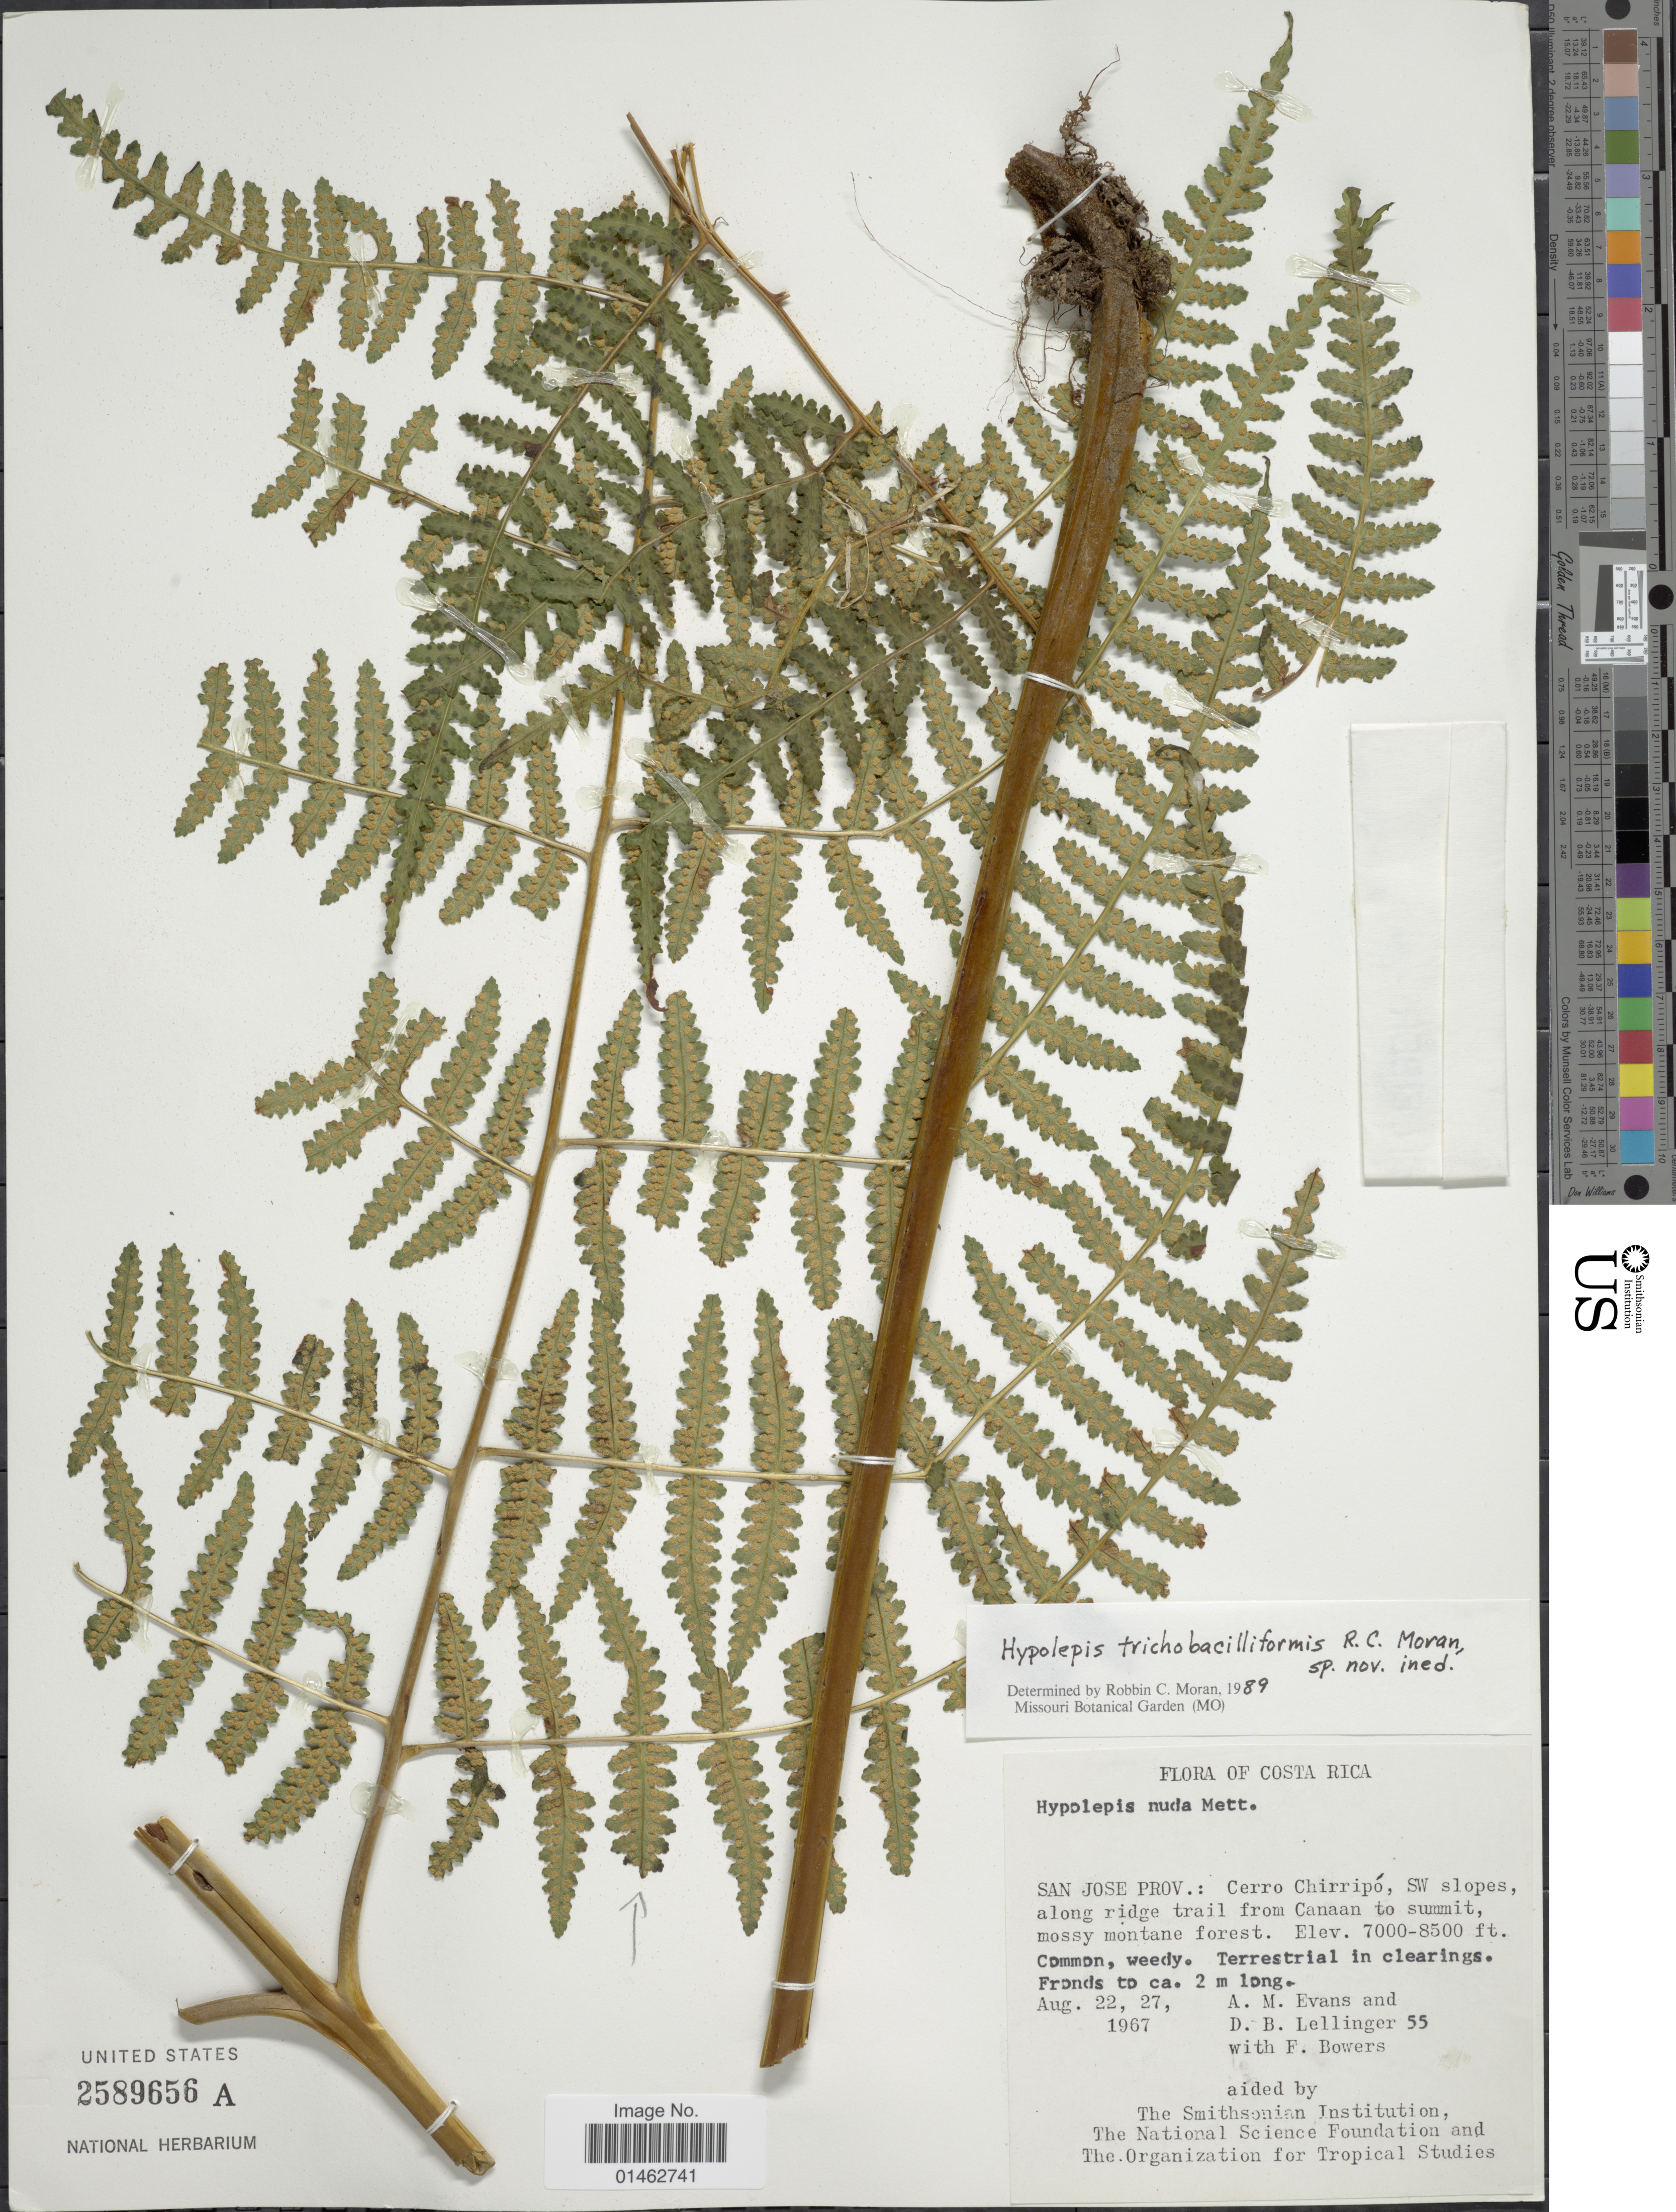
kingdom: Plantae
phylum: Tracheophyta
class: Polypodiopsida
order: Polypodiales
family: Dennstaedtiaceae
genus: Hypolepis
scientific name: Hypolepis trichobacilliformis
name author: R.C. Moran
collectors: A. M. Evans, D. B. Lellinger & F. Bowers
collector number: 55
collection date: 1967-08-22/1967-08-27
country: Costa Rica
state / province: San José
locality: Cerro Chirripó, SW slopes, along ridge trail from Canaan to summit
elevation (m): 2134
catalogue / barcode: US 2589656A